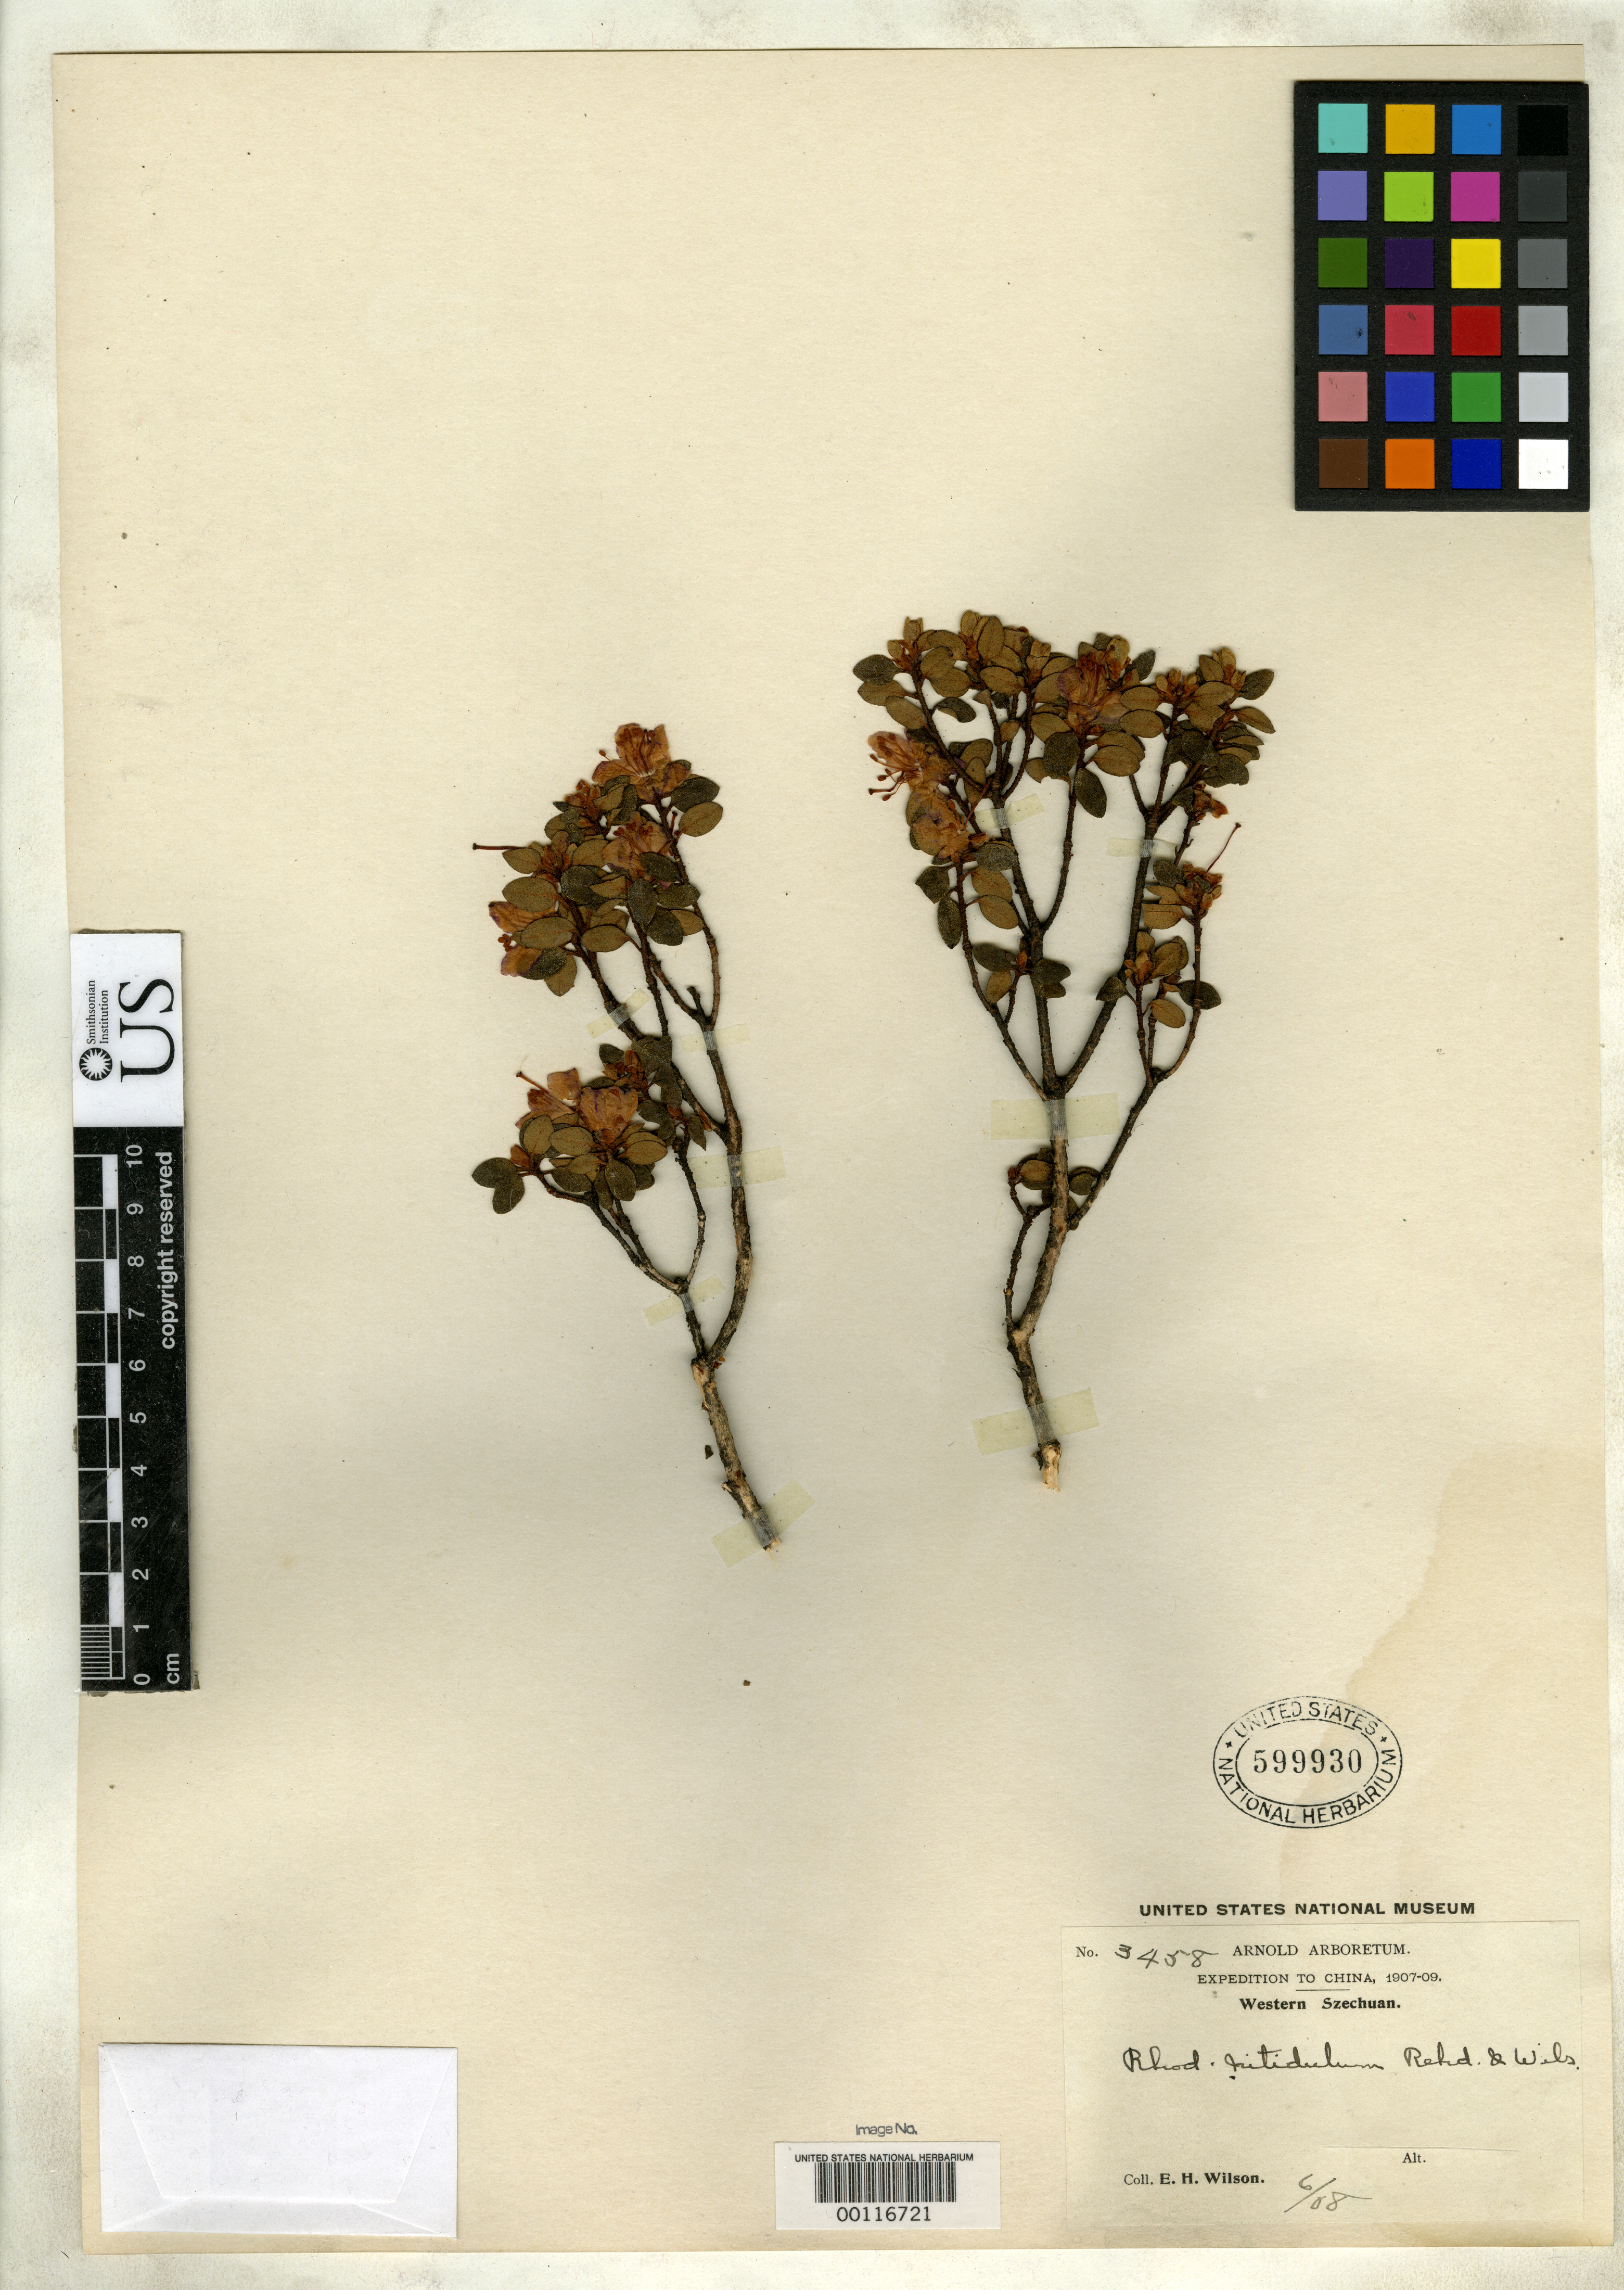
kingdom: Plantae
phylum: Tracheophyta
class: Magnoliopsida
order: Ericales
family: Ericaceae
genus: Rhododendron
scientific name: Rhododendron nitidulum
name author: Rehder & E.H. Wilson in Sarg.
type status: Isotype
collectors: E. H. Wilson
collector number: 3458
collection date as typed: Jun 1908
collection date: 1908-06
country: China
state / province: Sichuan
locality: Mupin.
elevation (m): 3300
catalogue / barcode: US 599930